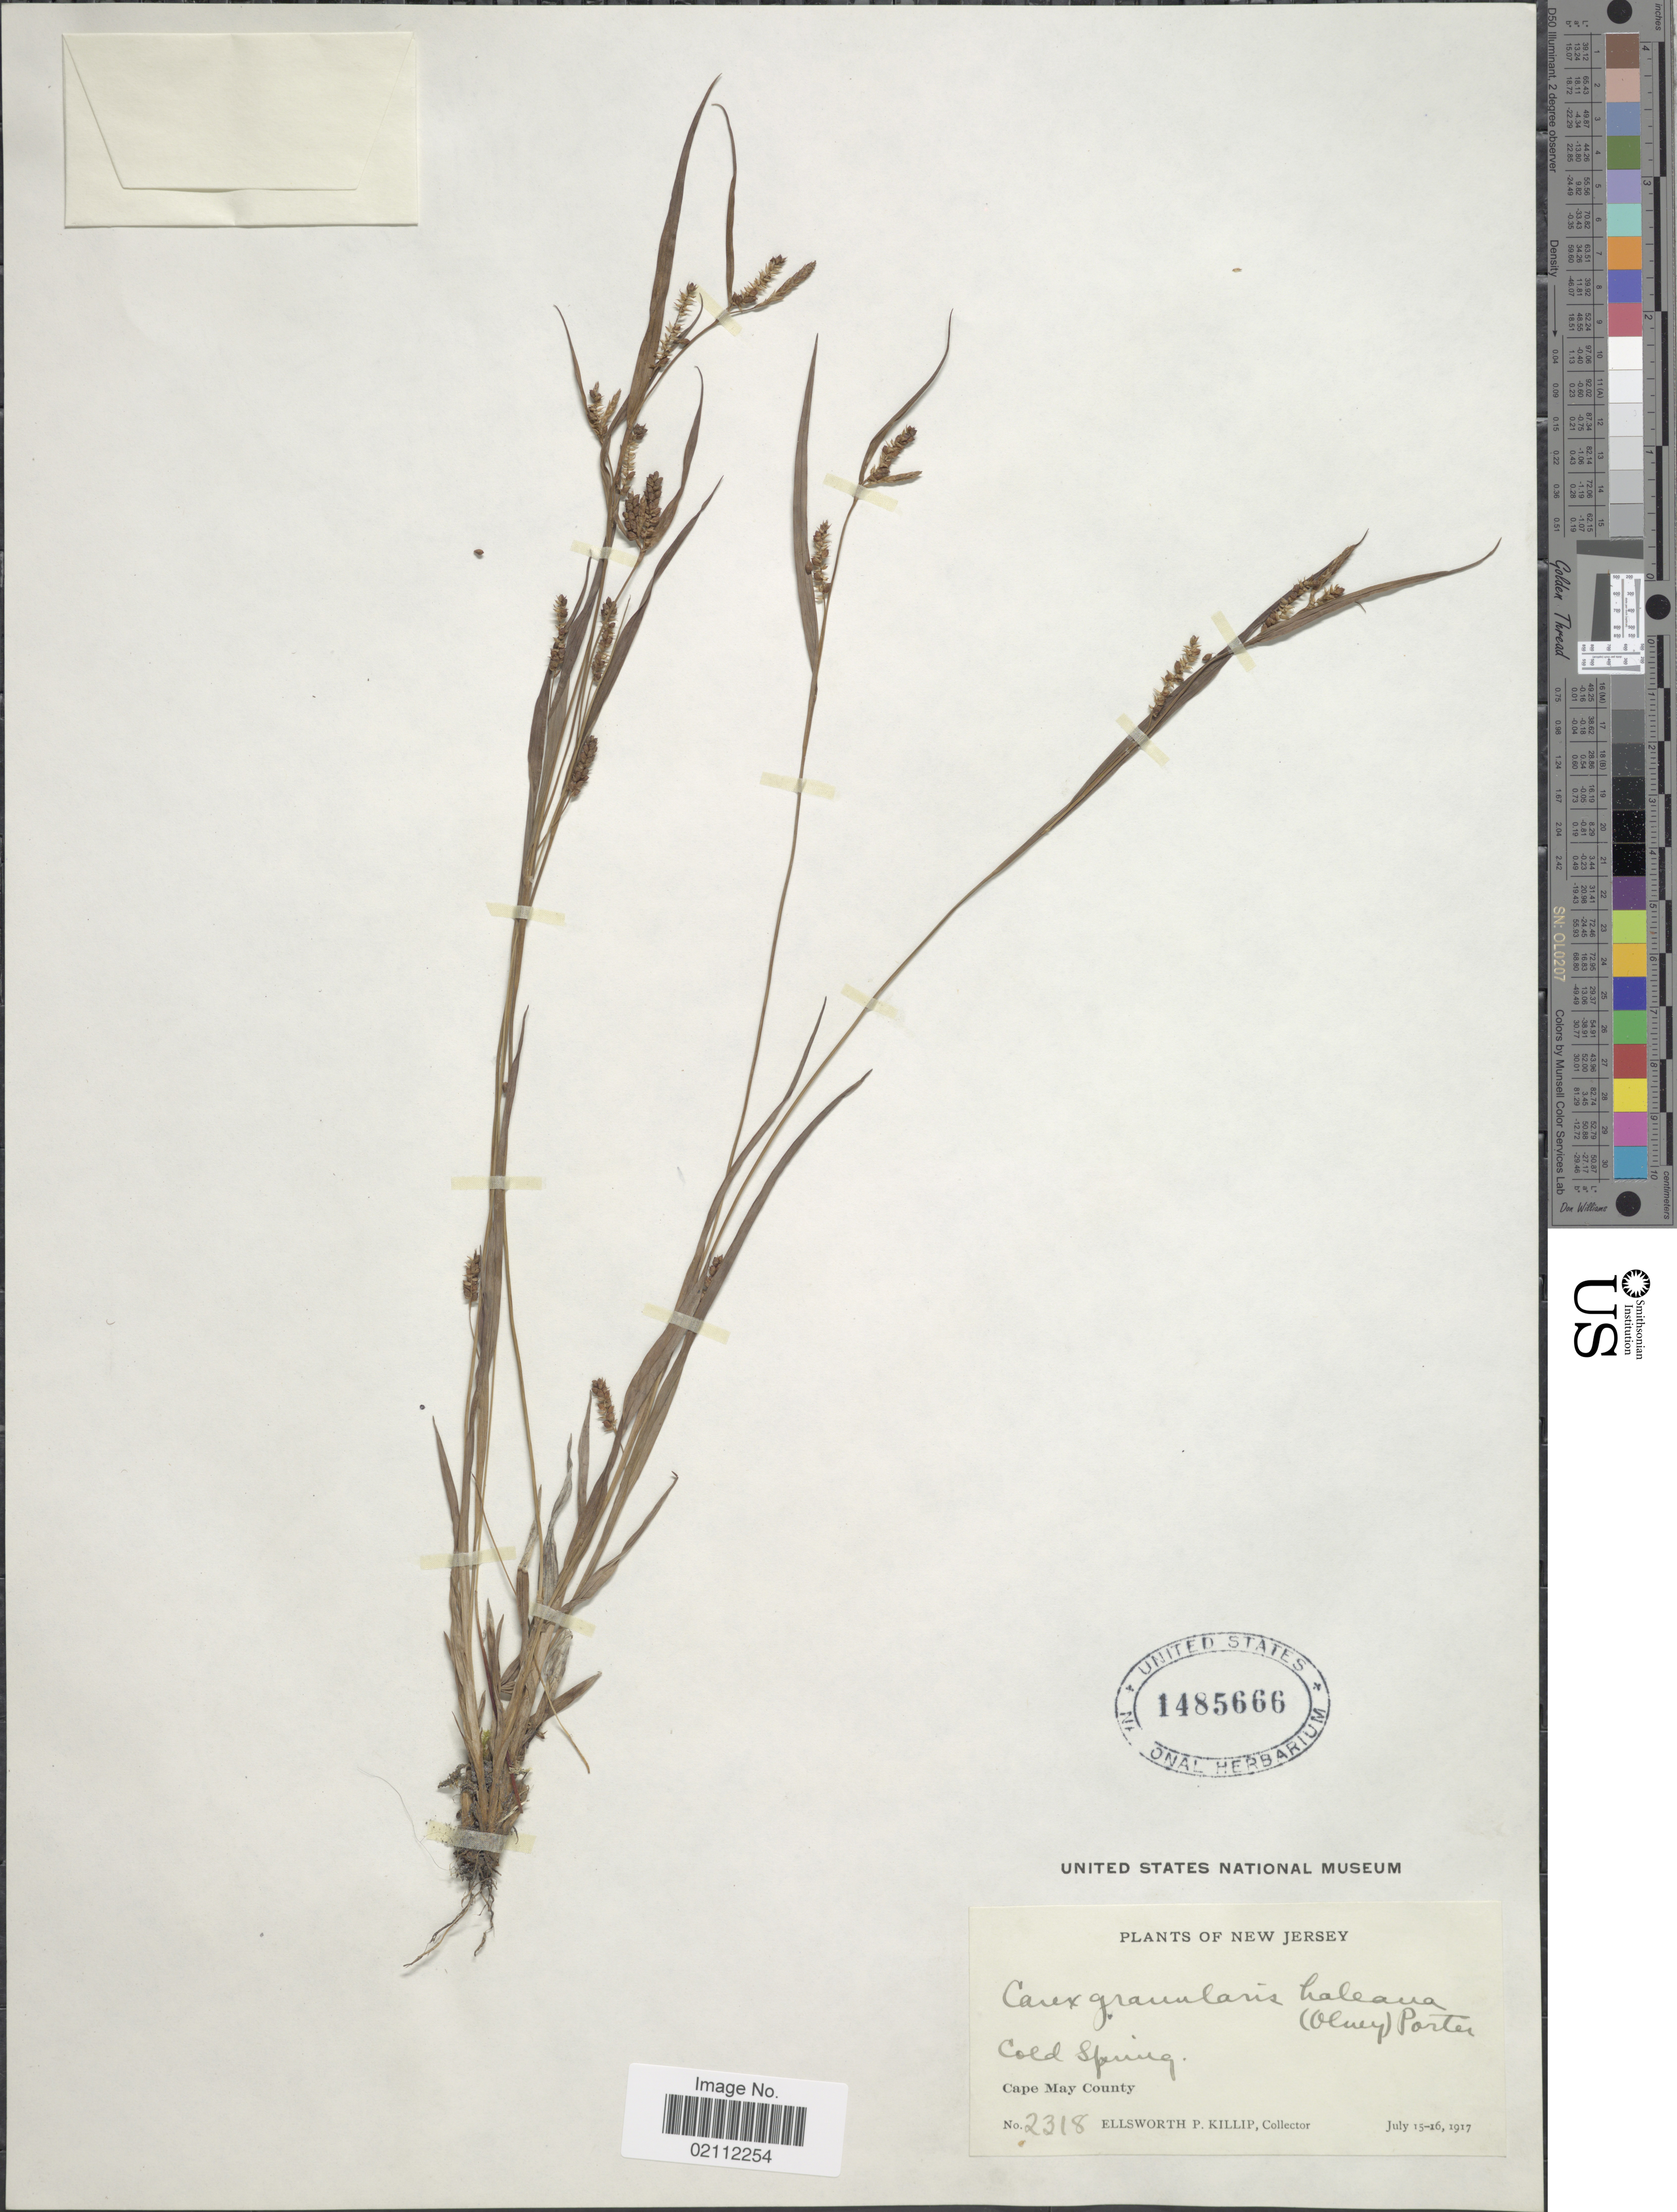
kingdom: Plantae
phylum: Tracheophyta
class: Liliopsida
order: Poales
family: Cyperaceae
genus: Carex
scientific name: Carex granularis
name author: Muhl. ex Willd.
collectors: E. P. Killip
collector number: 2318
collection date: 1917-07-15/1917-07-16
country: United States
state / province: New Jersey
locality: Cold Spring. Cape May County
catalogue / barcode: US 1485666